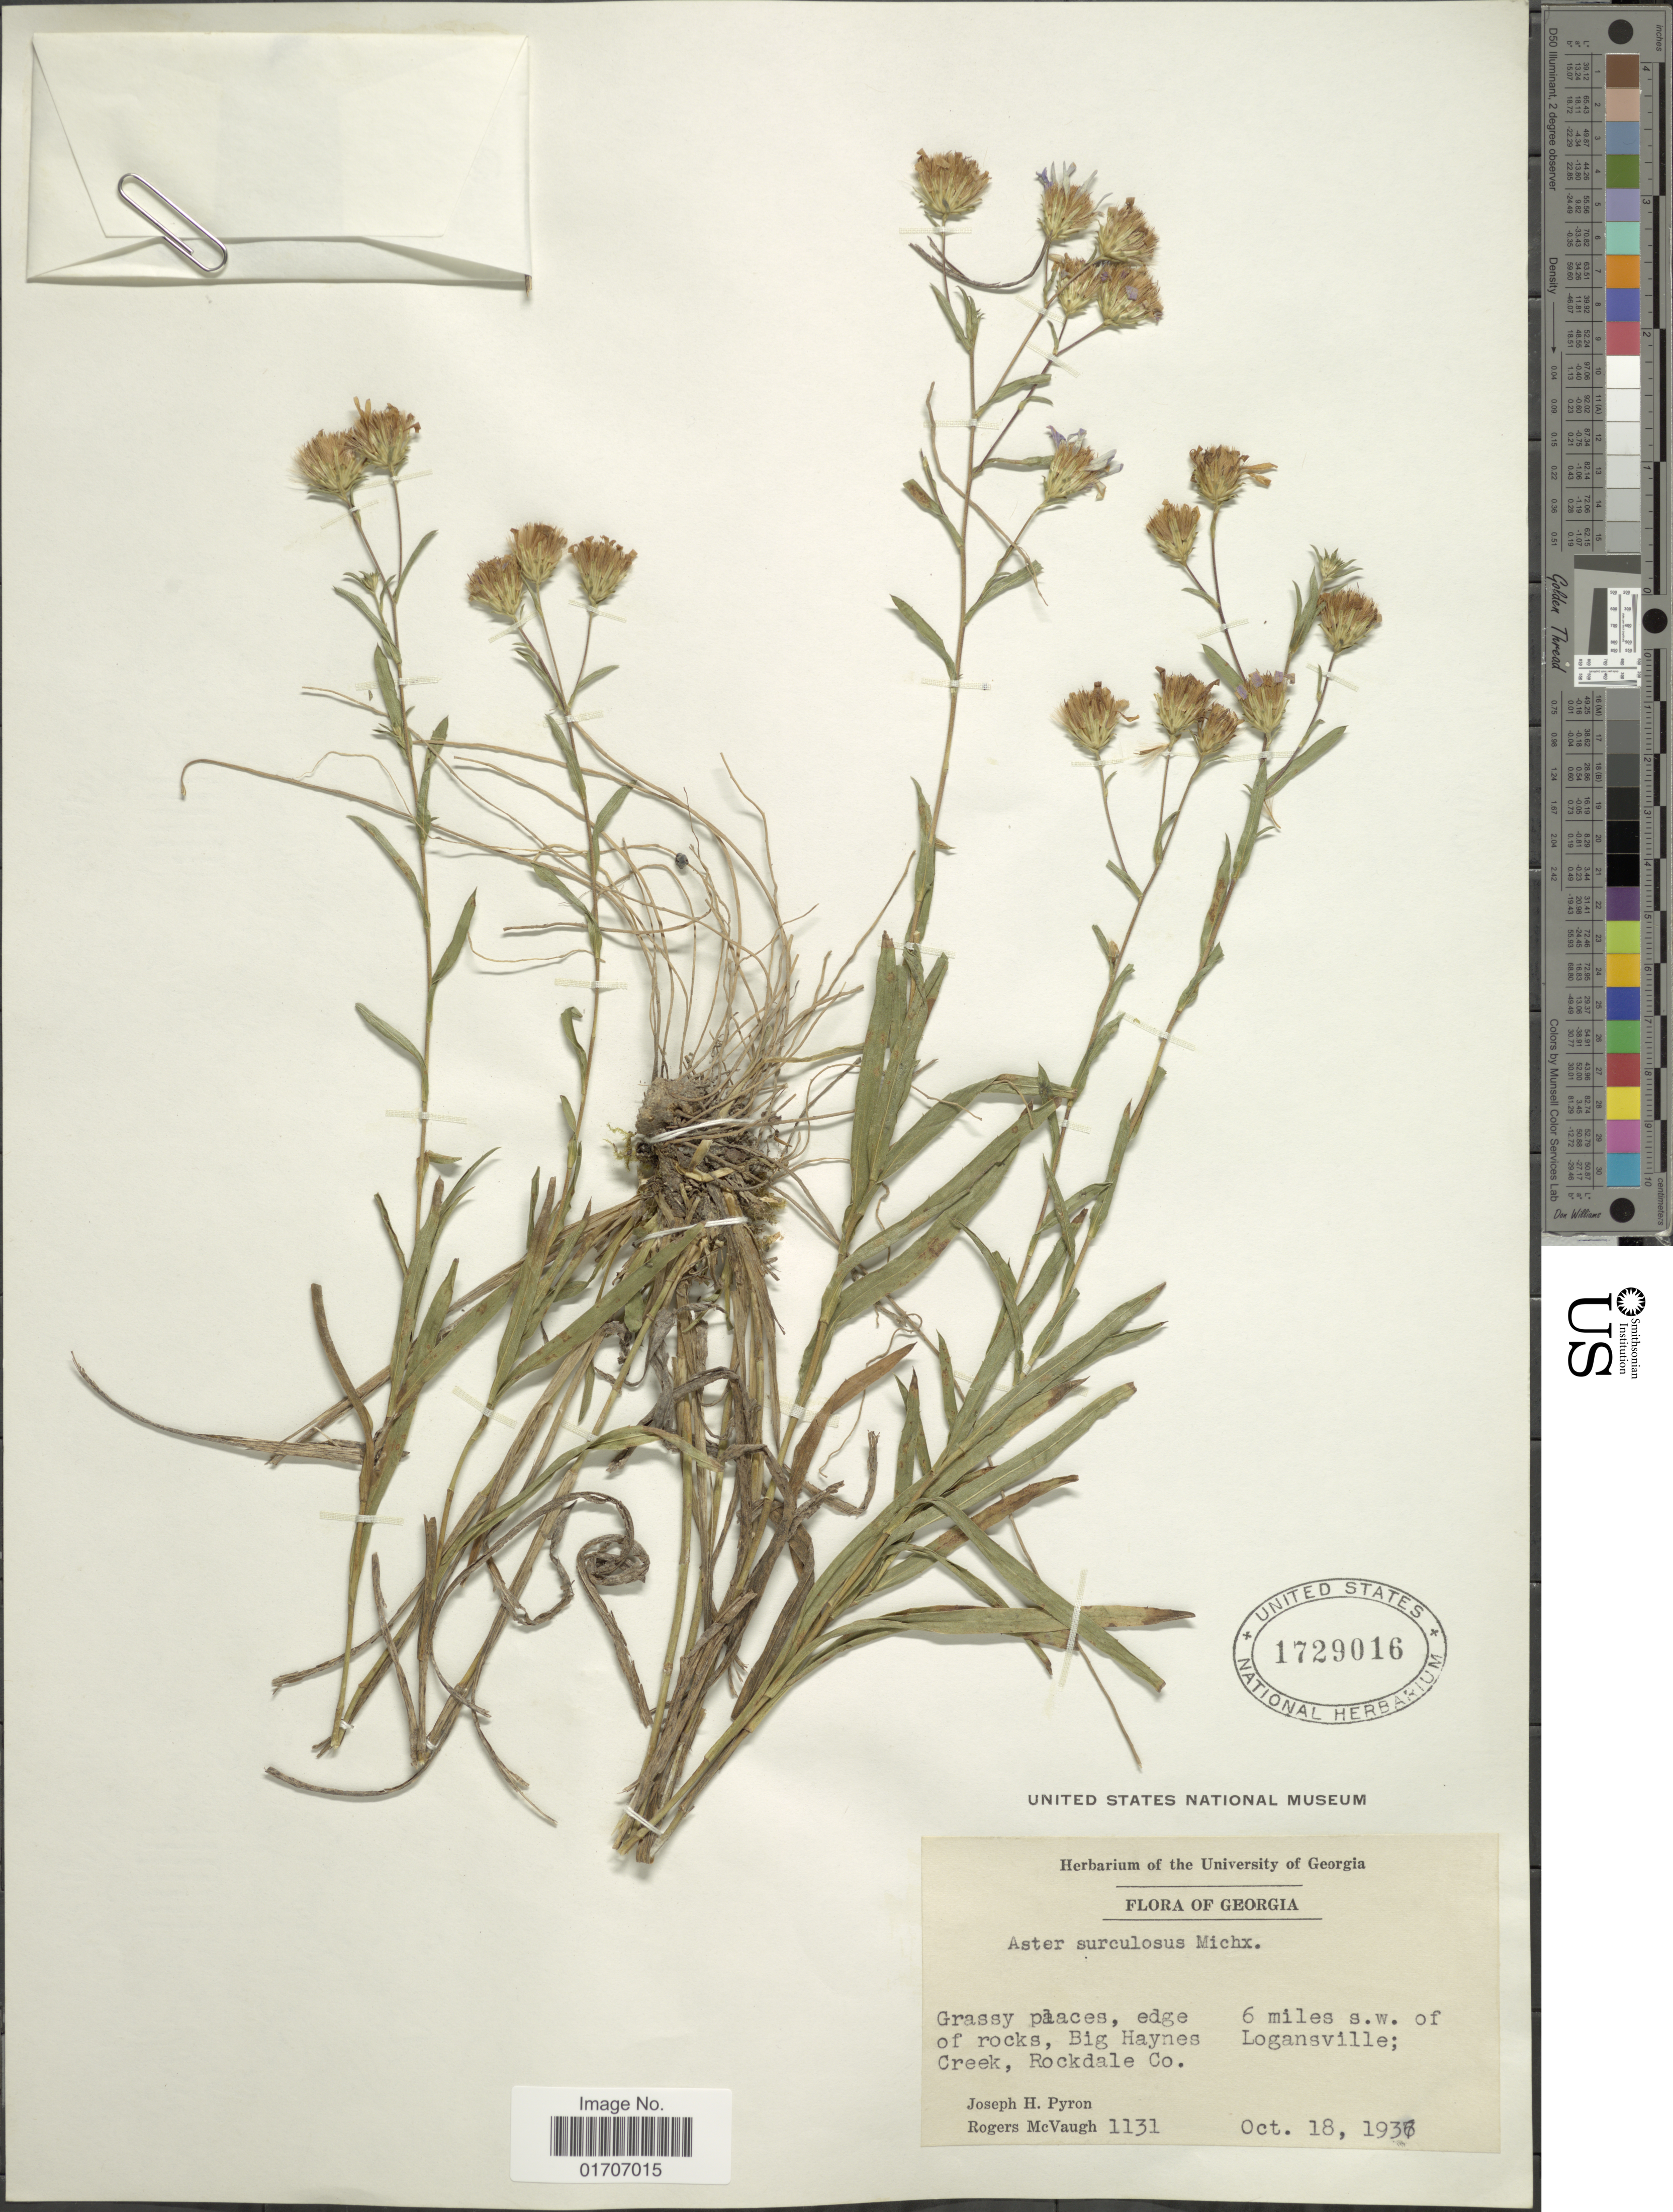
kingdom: Plantae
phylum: Tracheophyta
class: Magnoliopsida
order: Asterales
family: Asteraceae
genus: Eurybia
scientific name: Eurybia surculosa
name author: (Michx.) G.L. Nesom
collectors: J. H. Pyron & R. McVaugh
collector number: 1131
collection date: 1937-10-18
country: United States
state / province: Georgia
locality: Grassy places, edge of rocks, Big Haynes Creek, Rockdale Co. 6 miles s.w. of Logansville.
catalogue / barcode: US 1729016